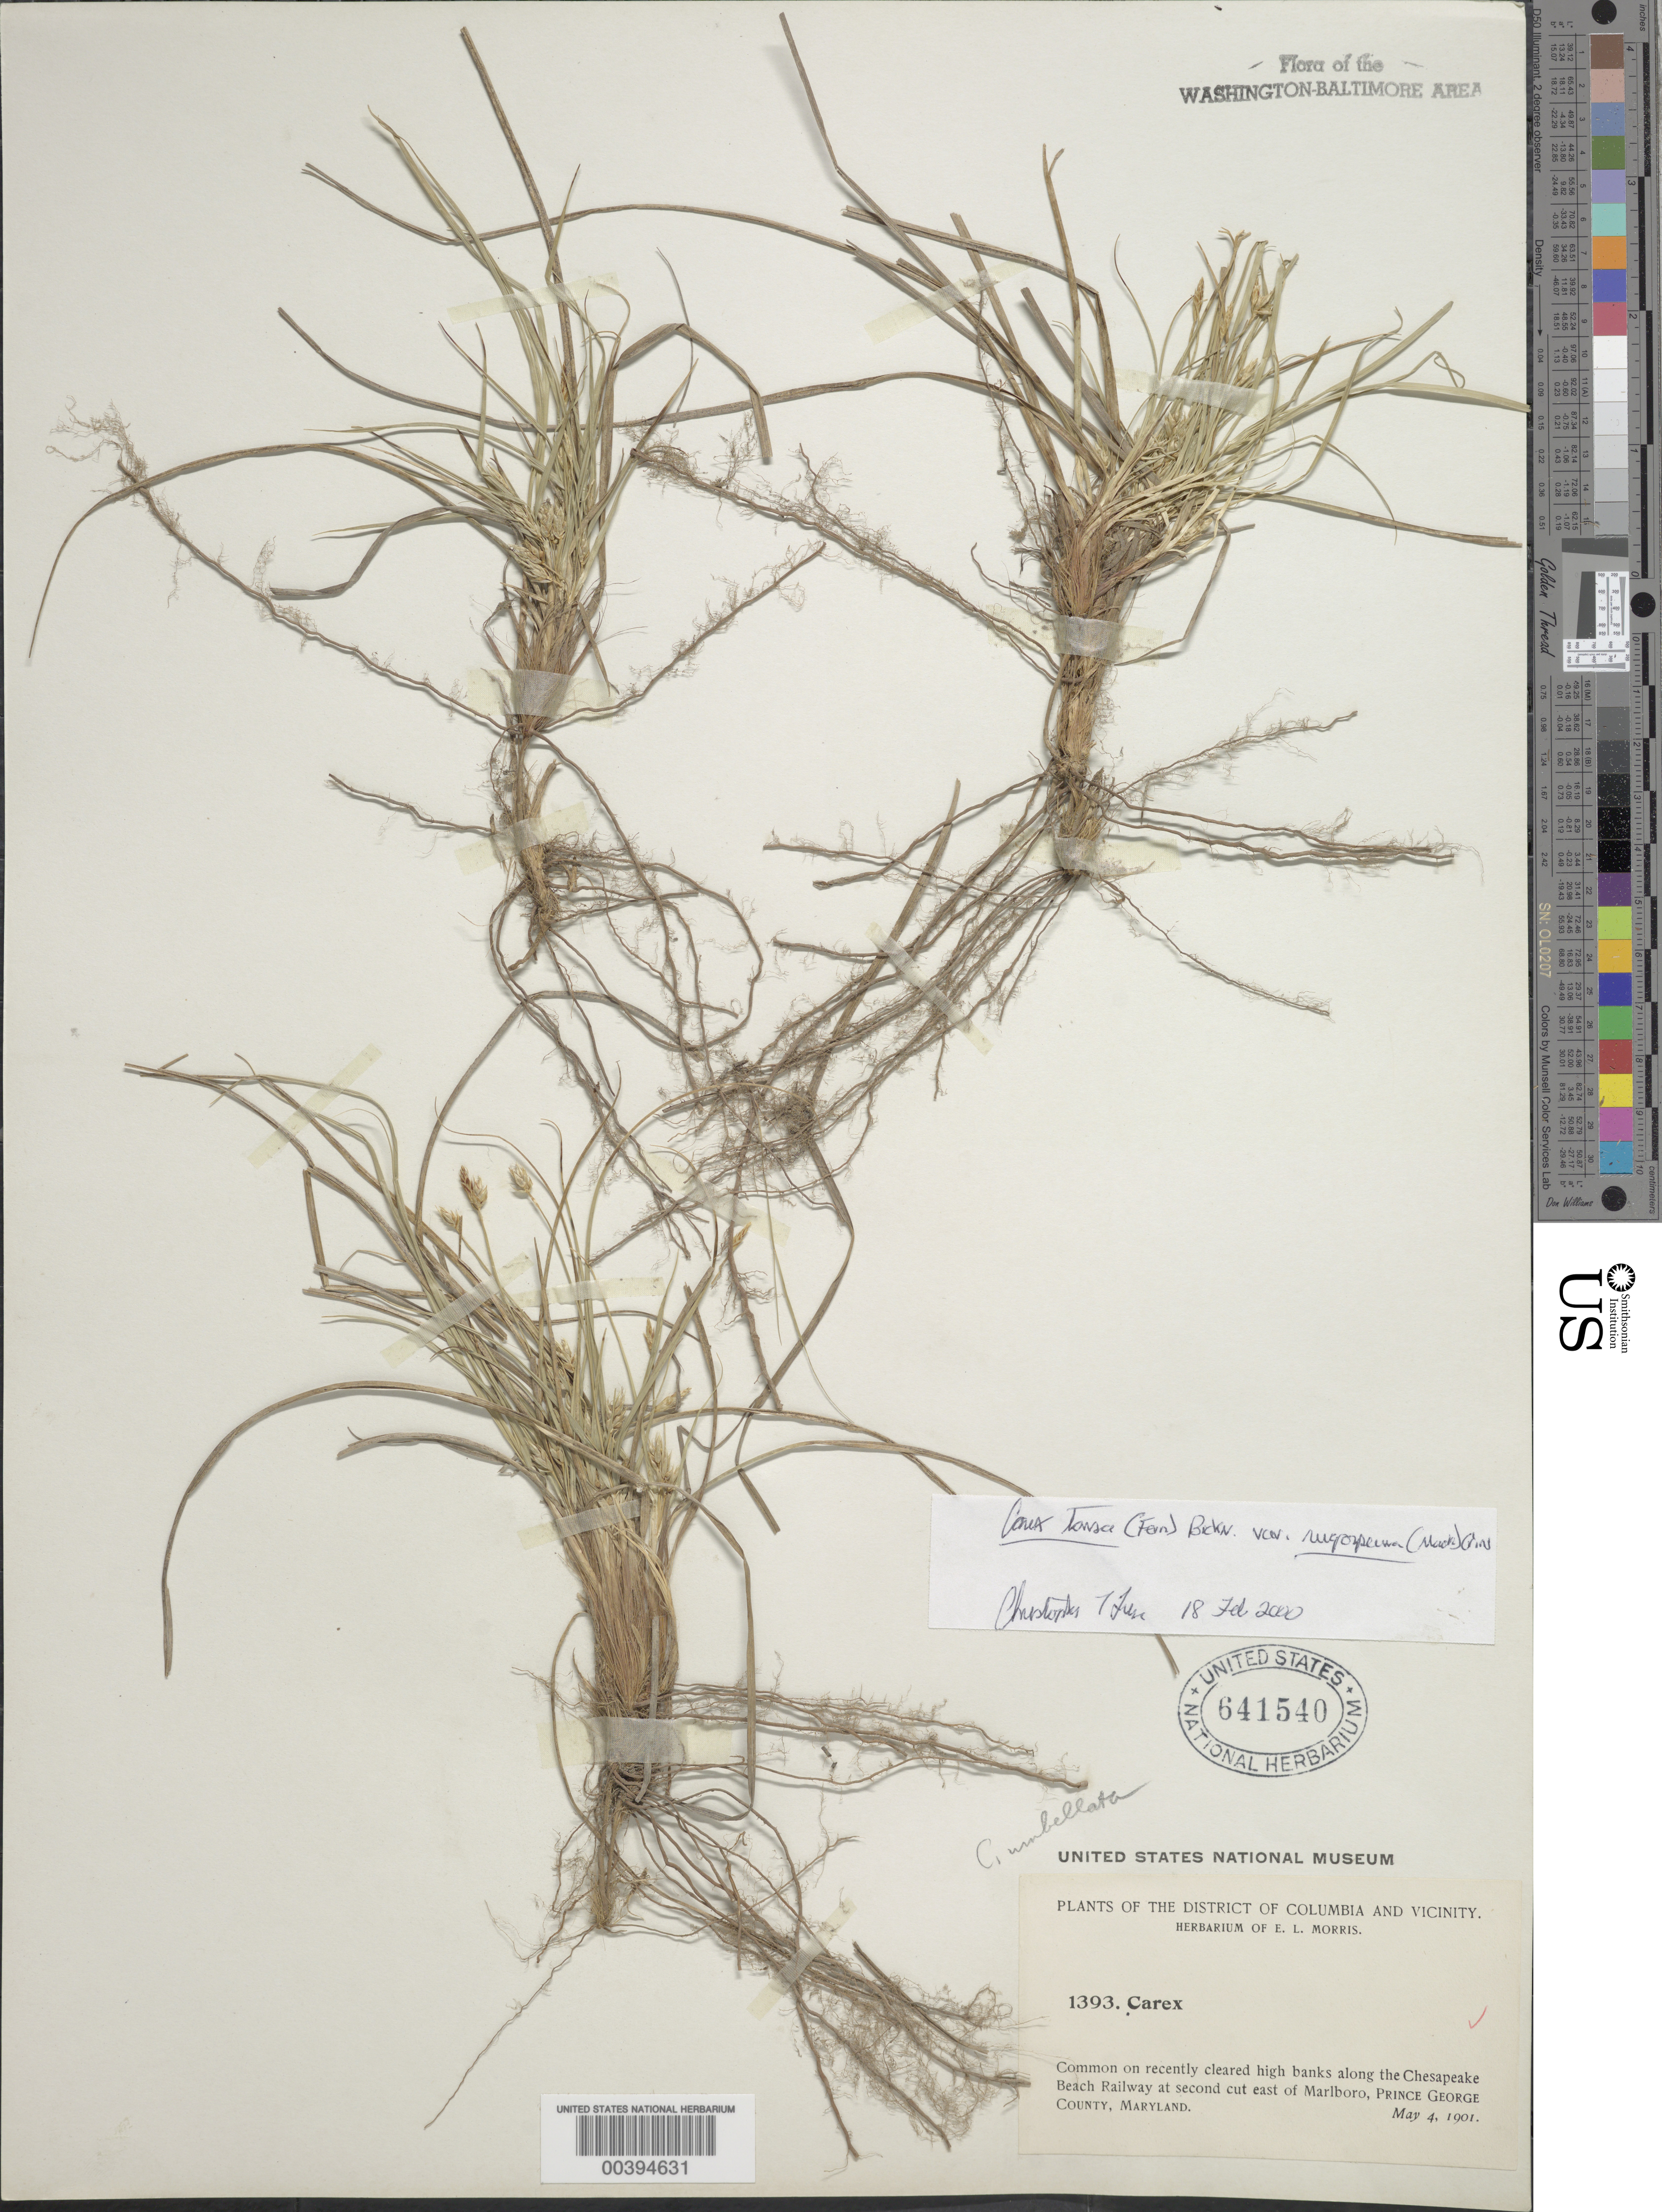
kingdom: Plantae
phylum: Tracheophyta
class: Liliopsida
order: Poales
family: Cyperaceae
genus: Carex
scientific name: Carex rugosperma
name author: Mack.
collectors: E. L. Morris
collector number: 1393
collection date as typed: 04 May 1901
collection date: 1901-05-04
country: United States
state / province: Maryland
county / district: Prince George's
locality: Chesapeake Beach Railway, east of Marlboro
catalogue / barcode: US 641540